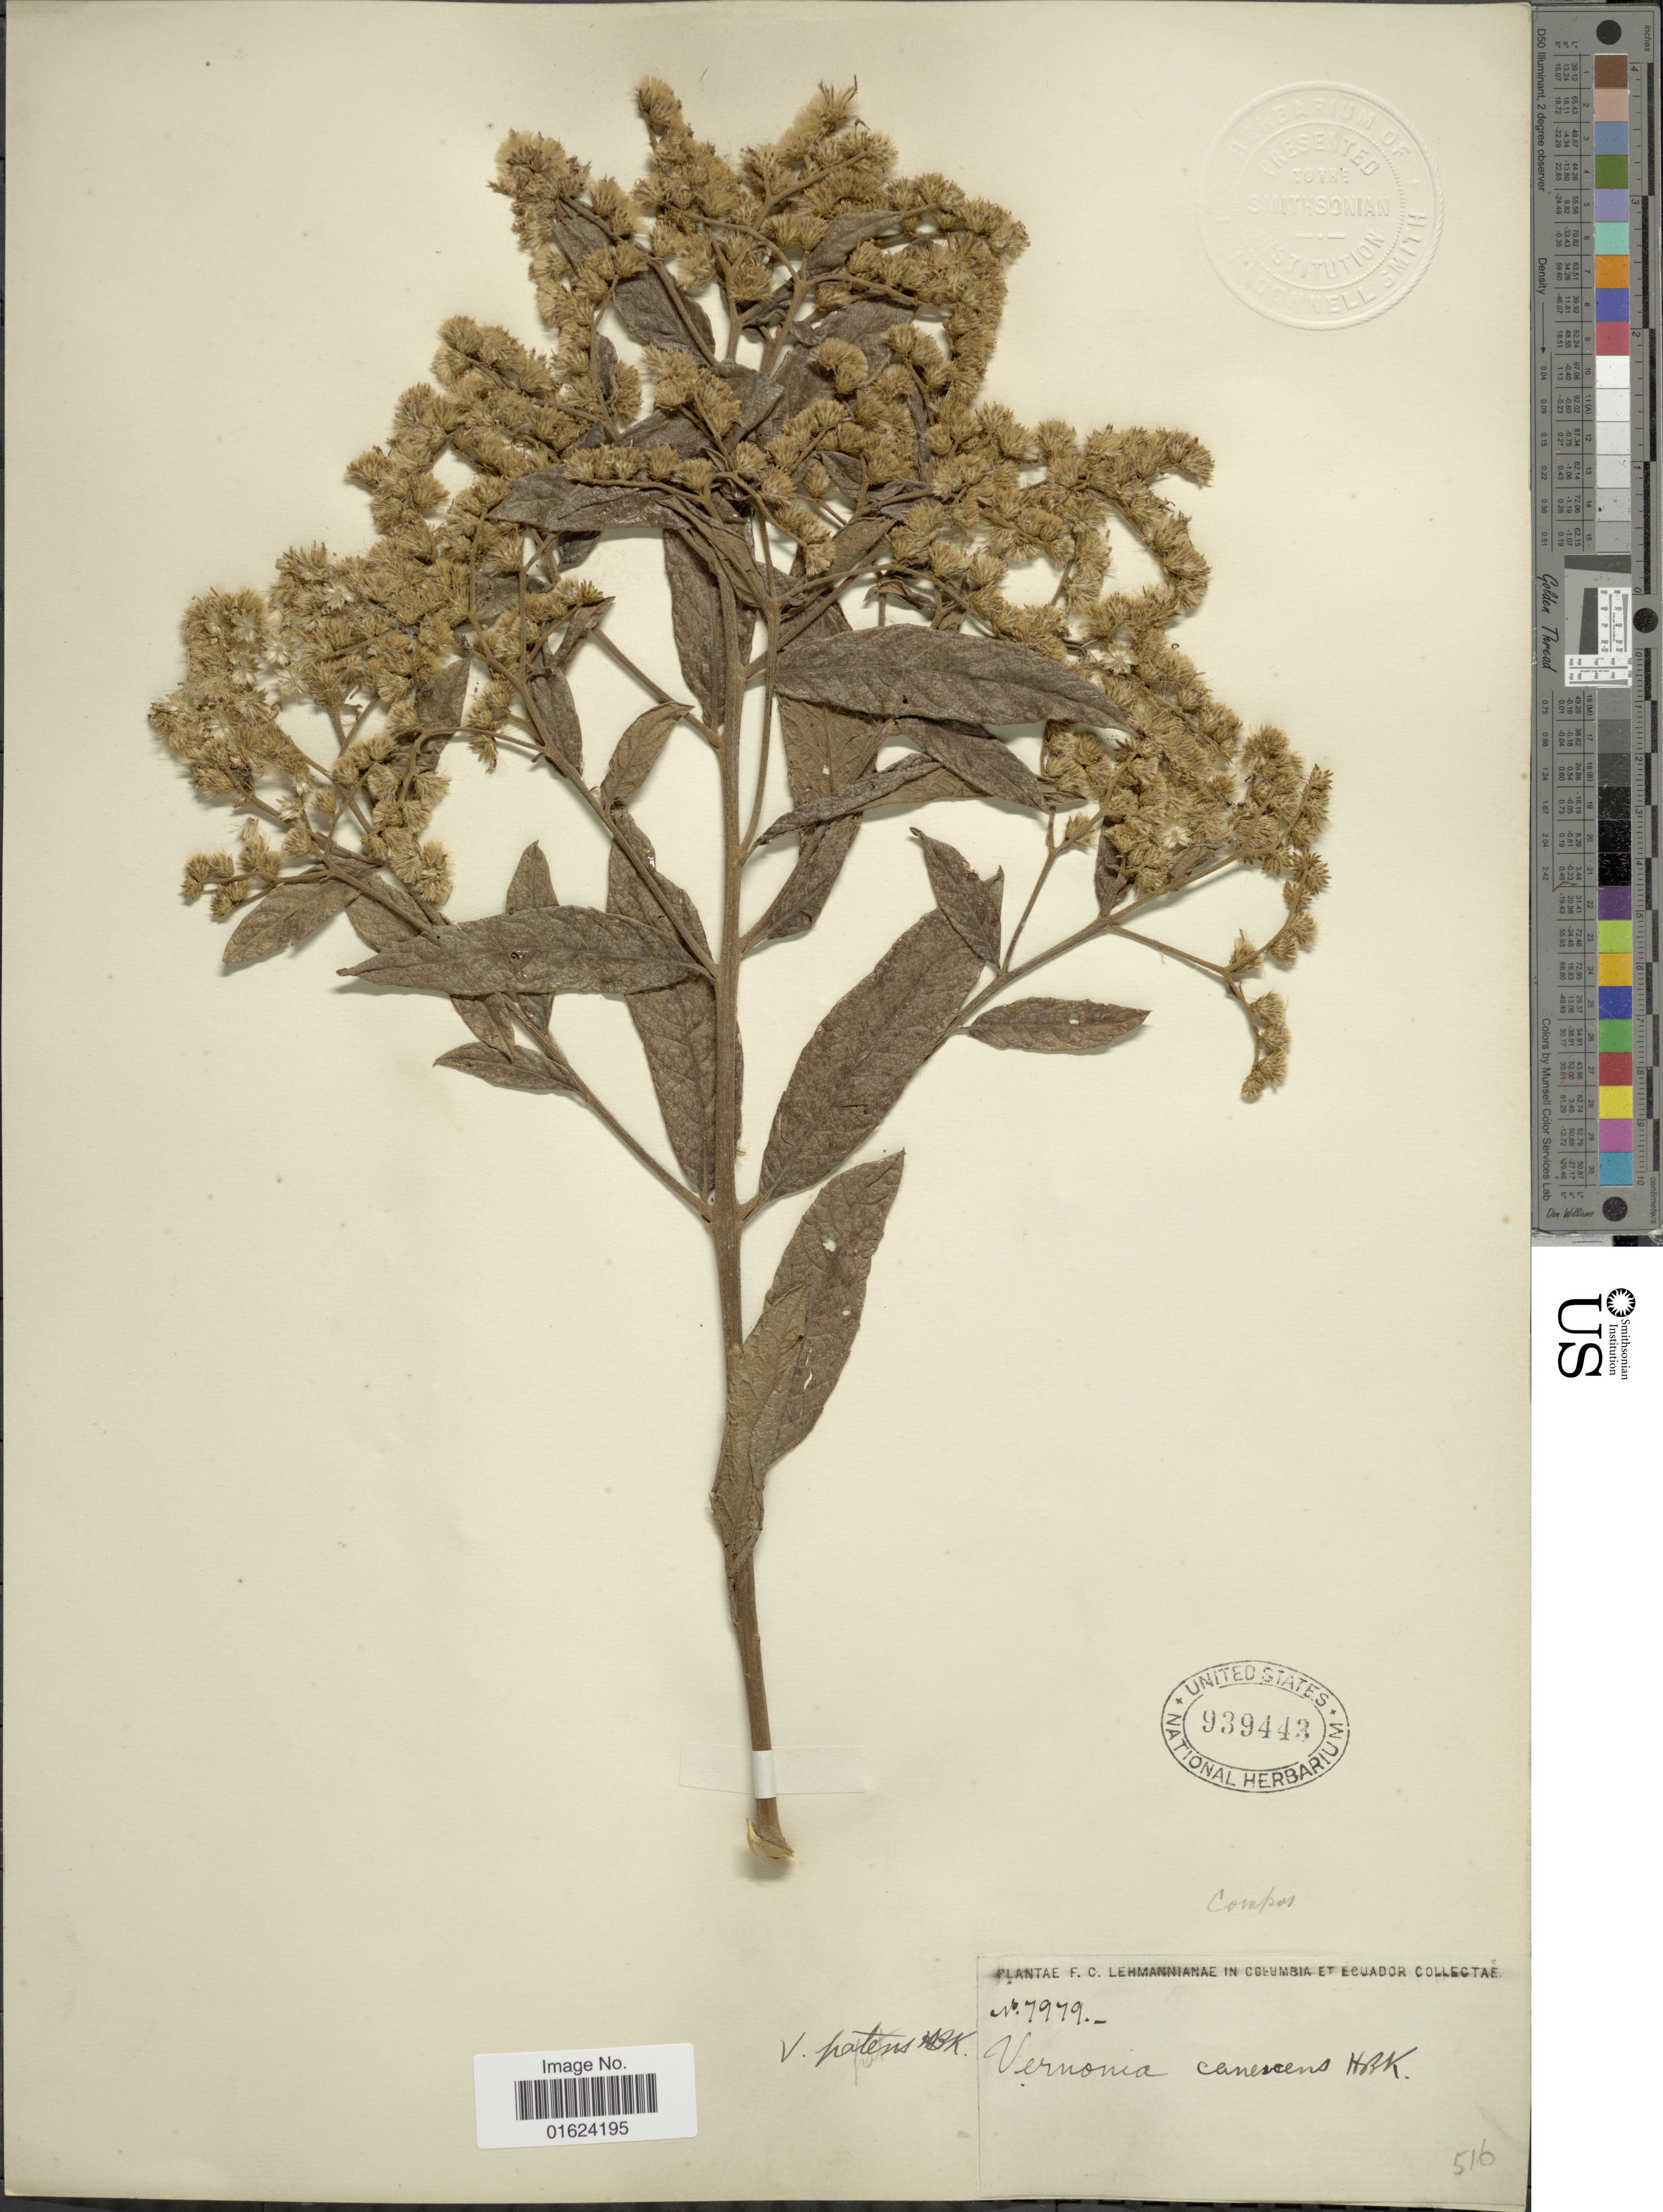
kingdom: Plantae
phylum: Tracheophyta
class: Magnoliopsida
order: Asterales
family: Asteraceae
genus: Vernonanthura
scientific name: Vernonanthura patens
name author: (Kunth) H. Rob.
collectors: F. C. Lehmann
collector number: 7979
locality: Columbia et Ecuador.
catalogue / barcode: US 939443